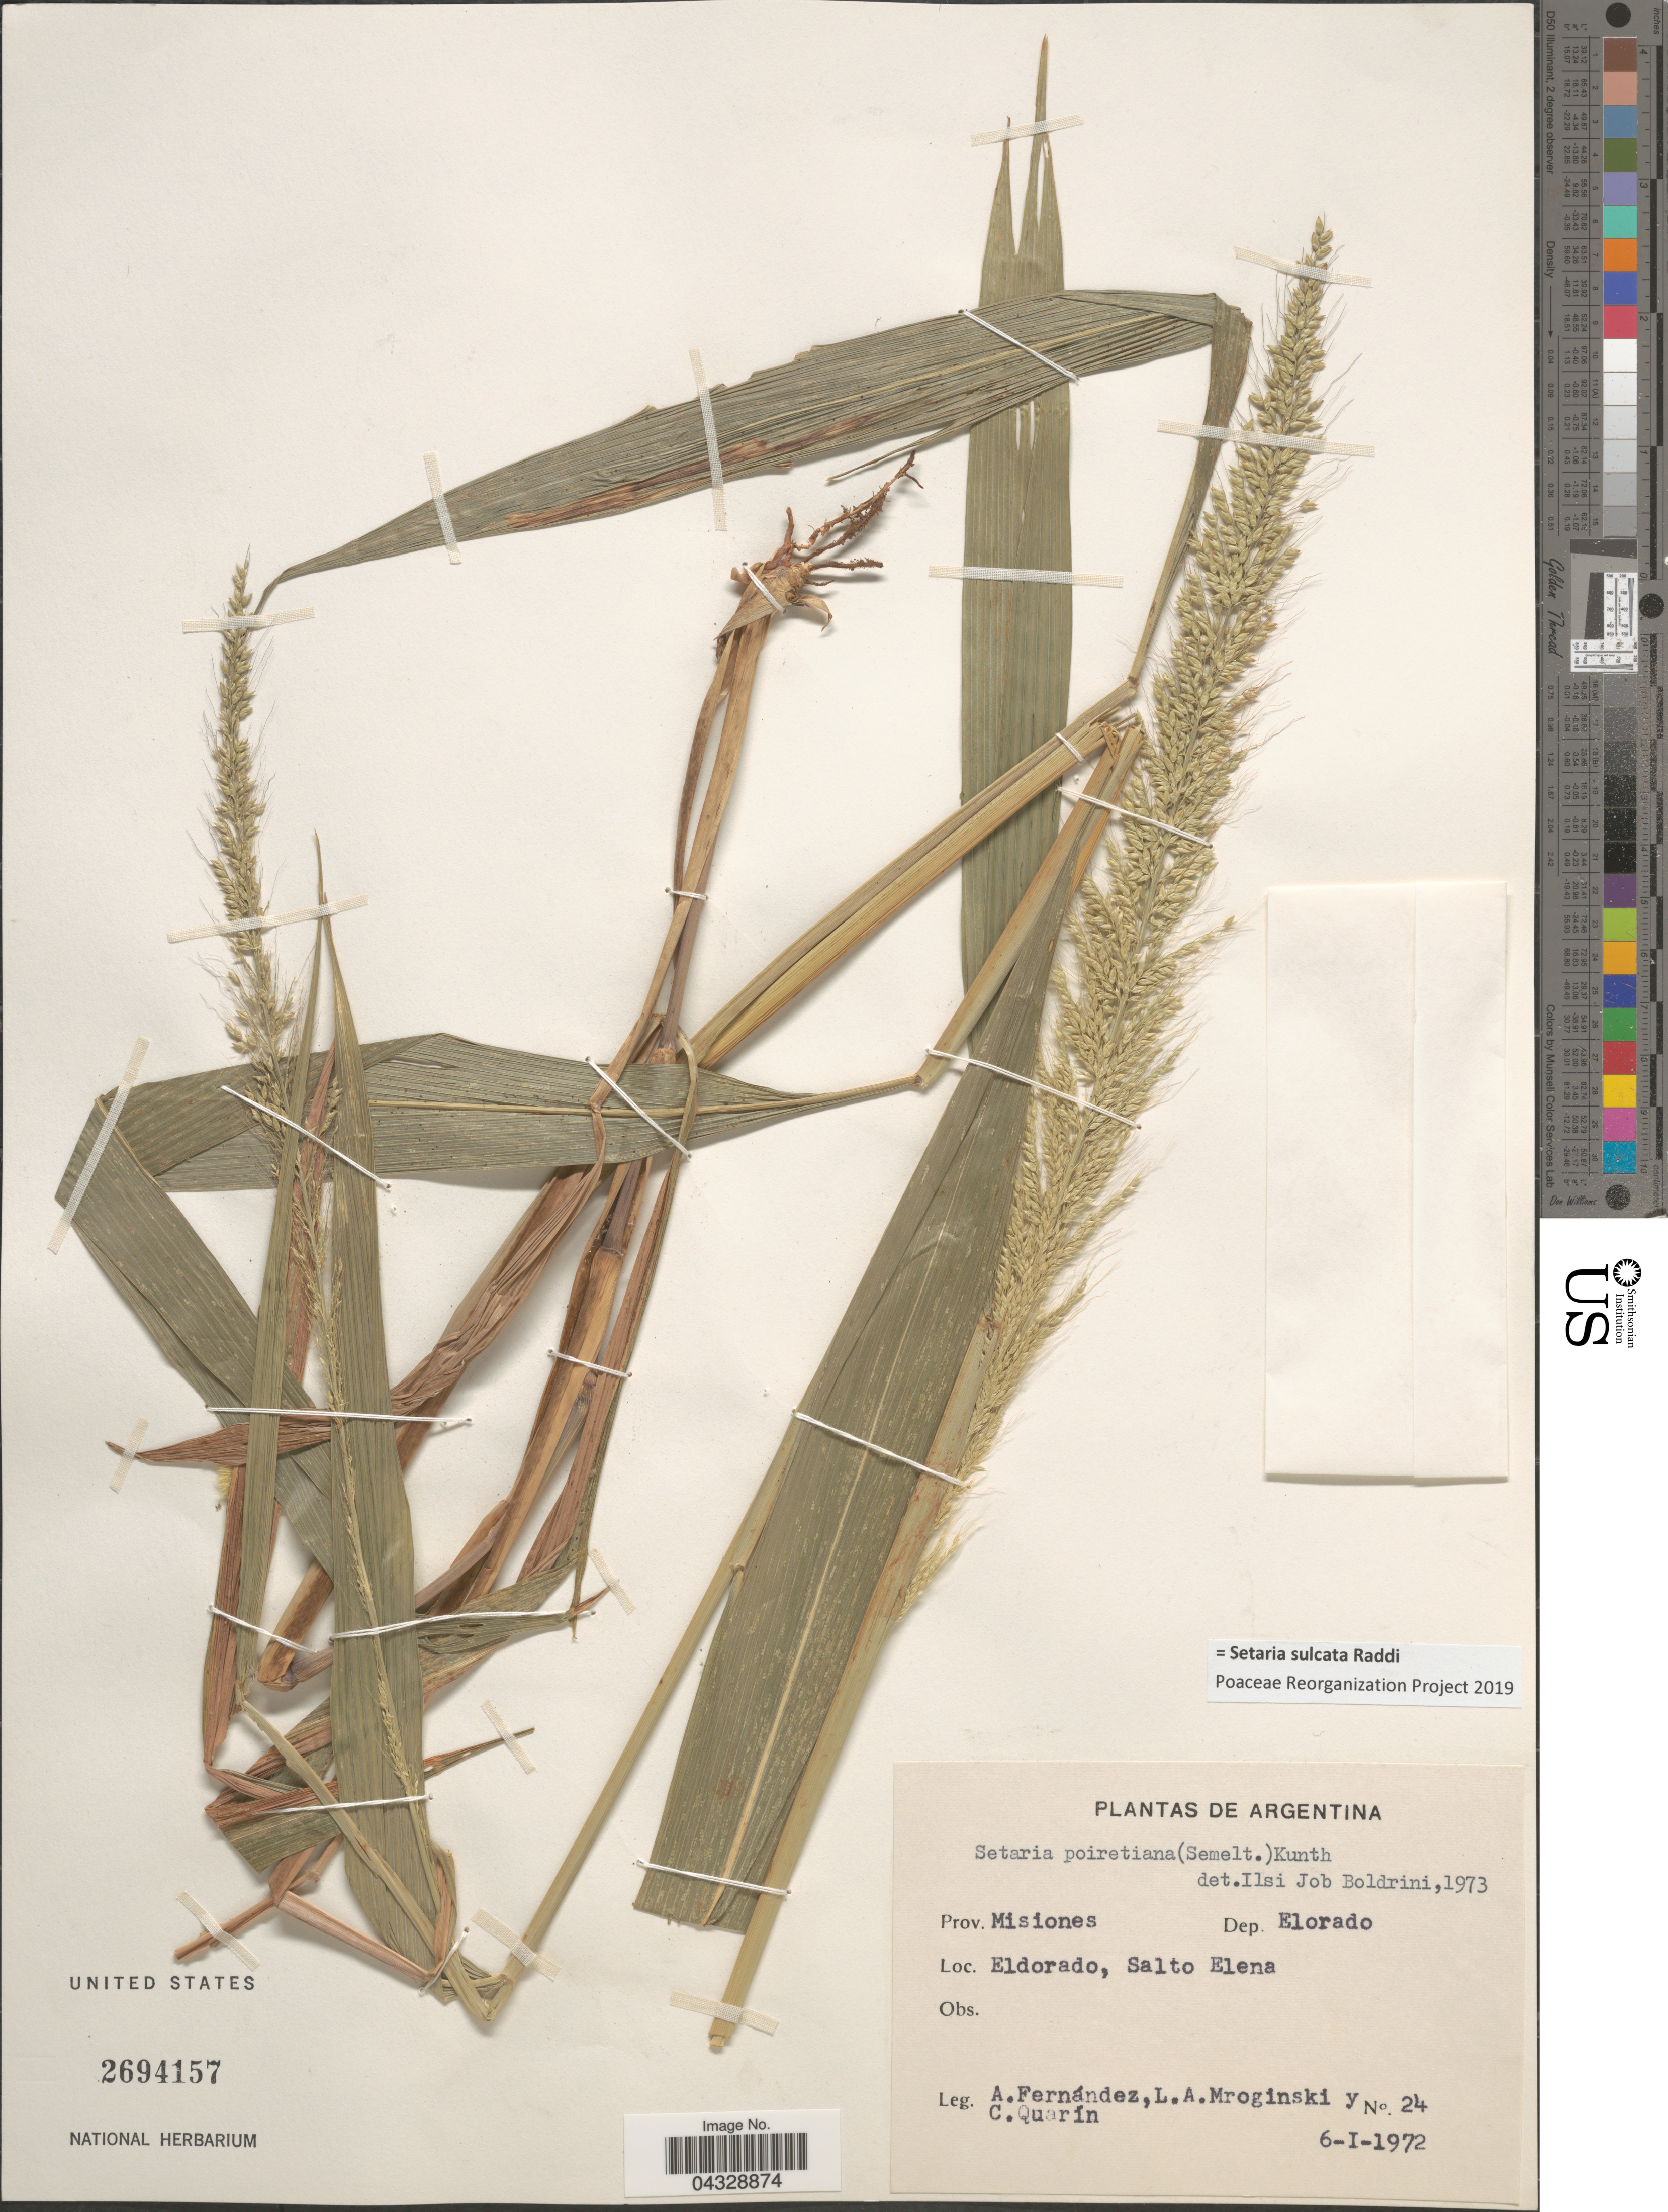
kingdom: Plantae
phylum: Tracheophyta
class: Liliopsida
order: Poales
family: Poaceae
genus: Setaria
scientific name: Setaria sulcata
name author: Raddi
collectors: A. Fernández, L. Mroginski & C. Quarín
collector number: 24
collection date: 1972-01-06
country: Argentina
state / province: Misiones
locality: Dep. Elorado. Eldorado, Salto Elena.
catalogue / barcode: US 2694157